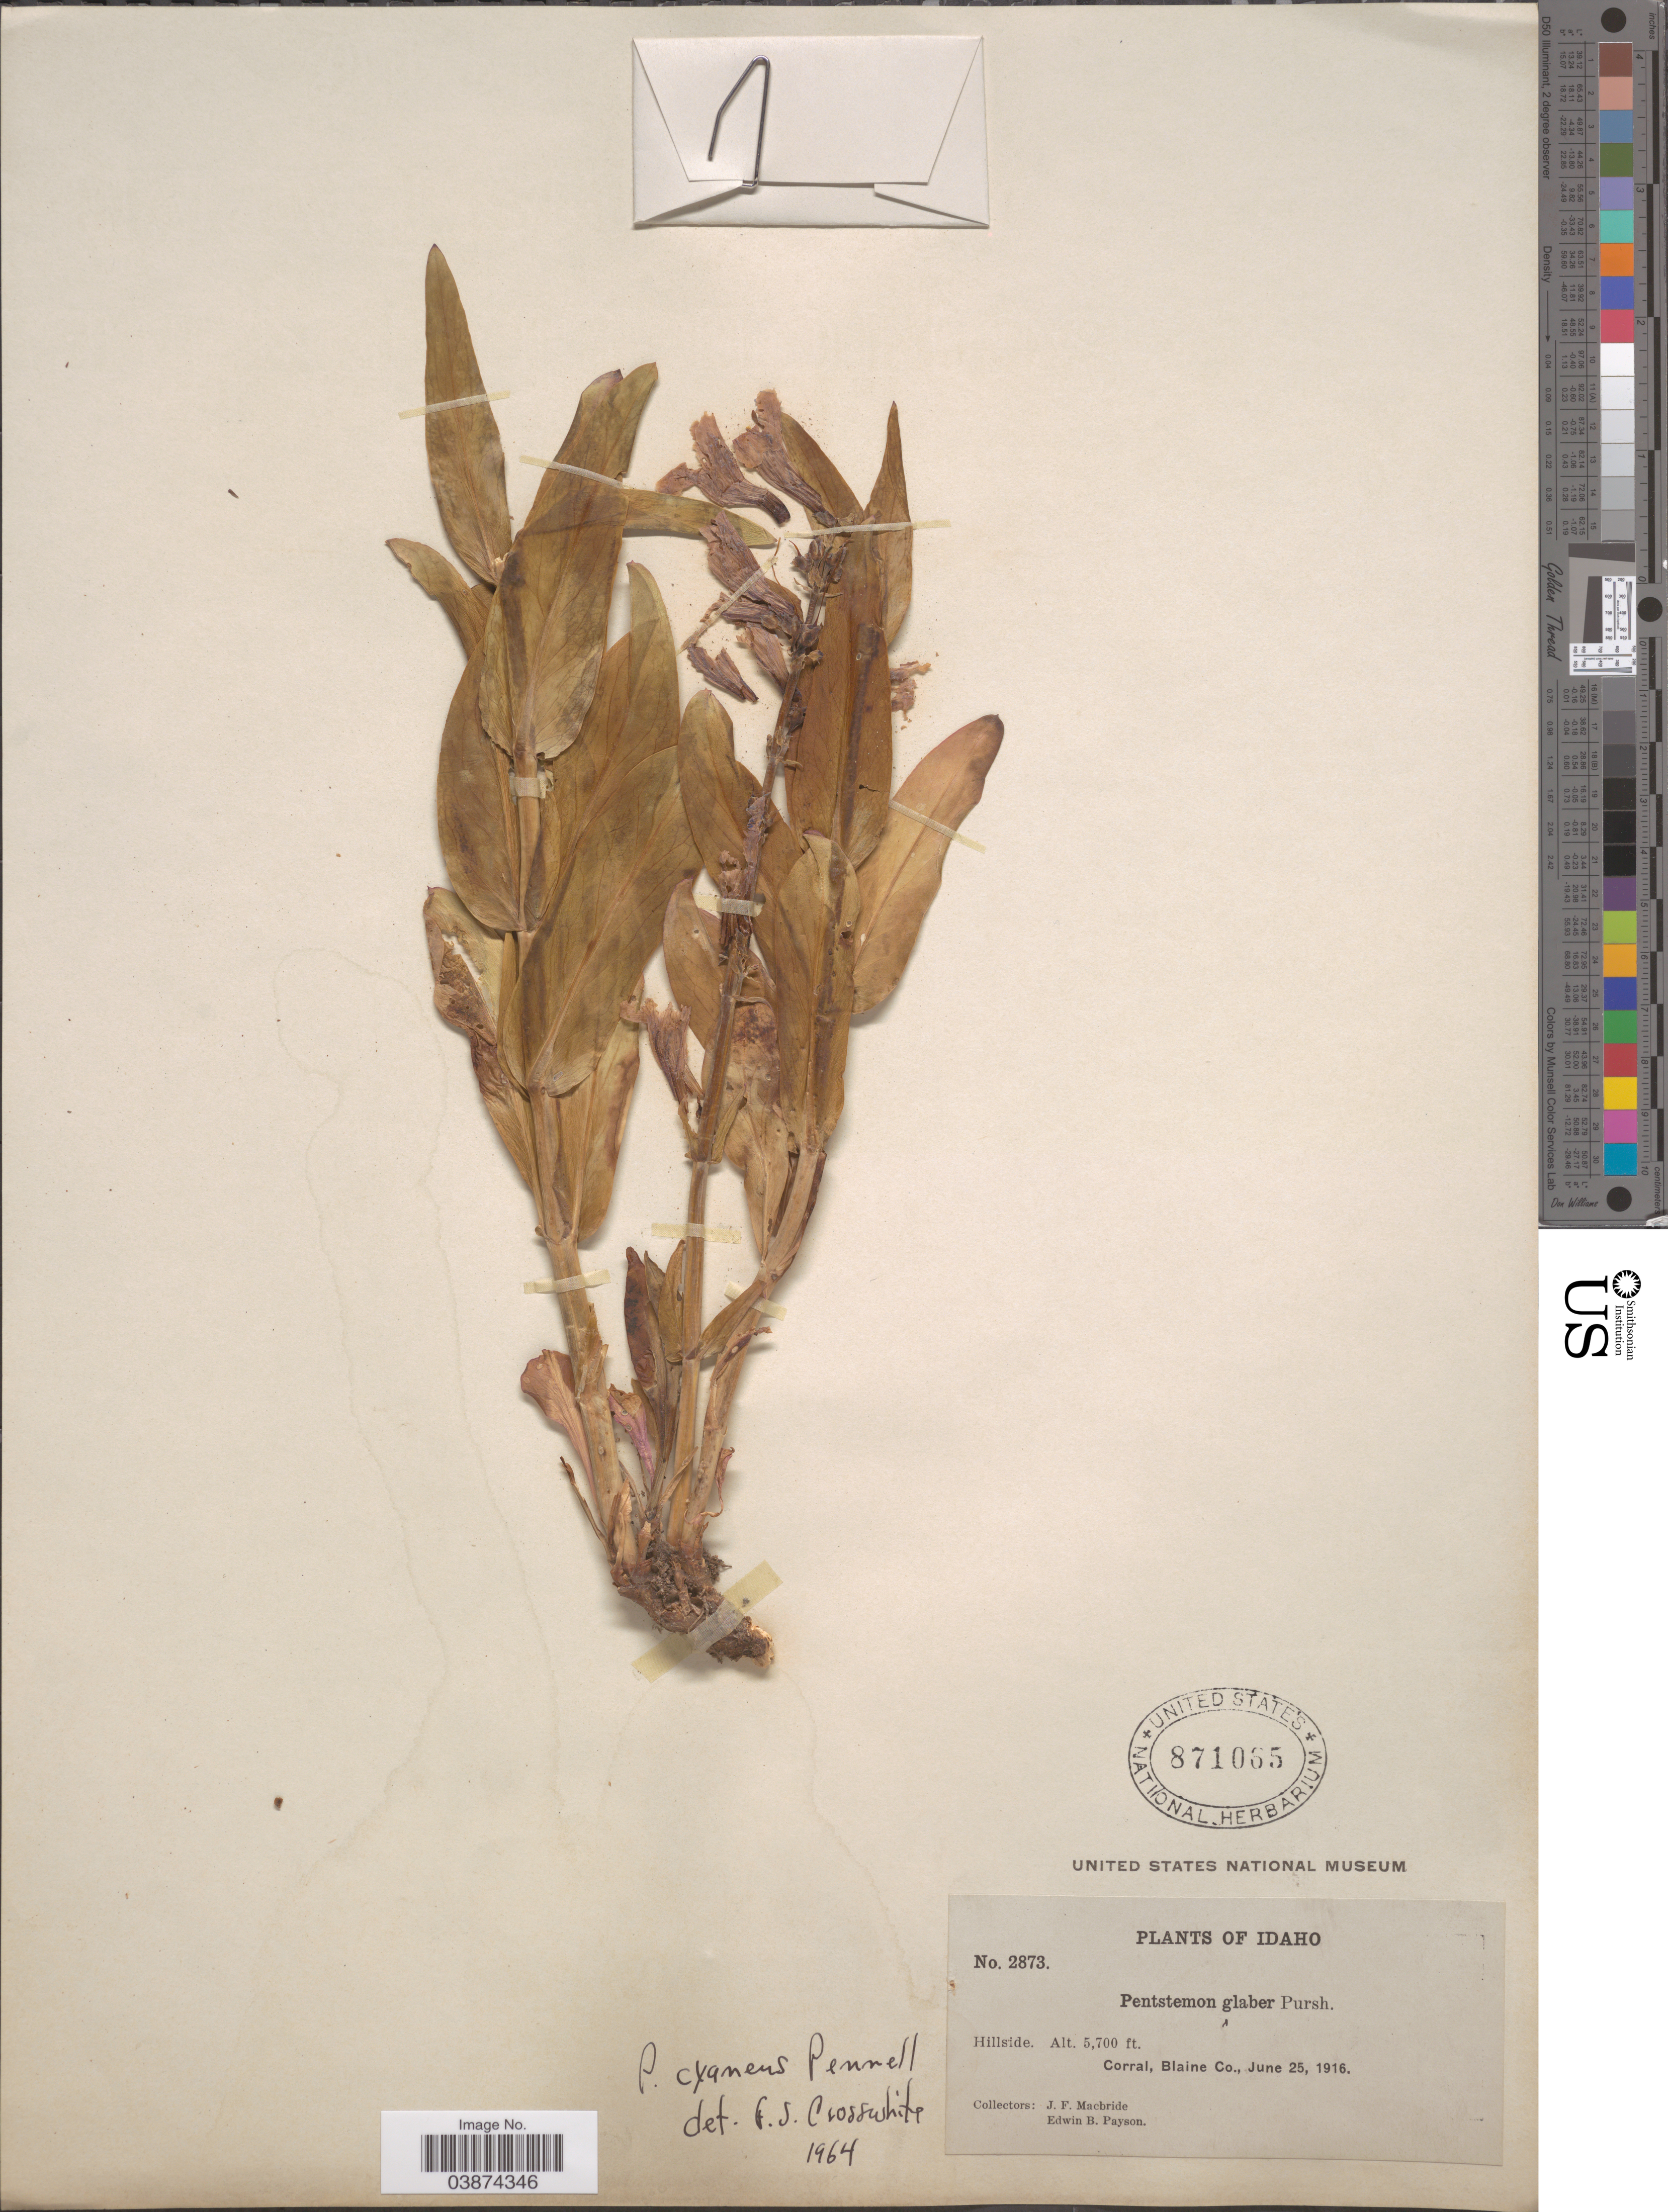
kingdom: Plantae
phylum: Tracheophyta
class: Magnoliopsida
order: Lamiales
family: Plantaginaceae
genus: Penstemon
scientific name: Penstemon cyaneus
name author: Pennell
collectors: J. F. Macbride & E. B. Payson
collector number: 2873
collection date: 1916-06-25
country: United States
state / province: Idaho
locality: Corral, Blaine Co.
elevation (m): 1737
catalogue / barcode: US 871065